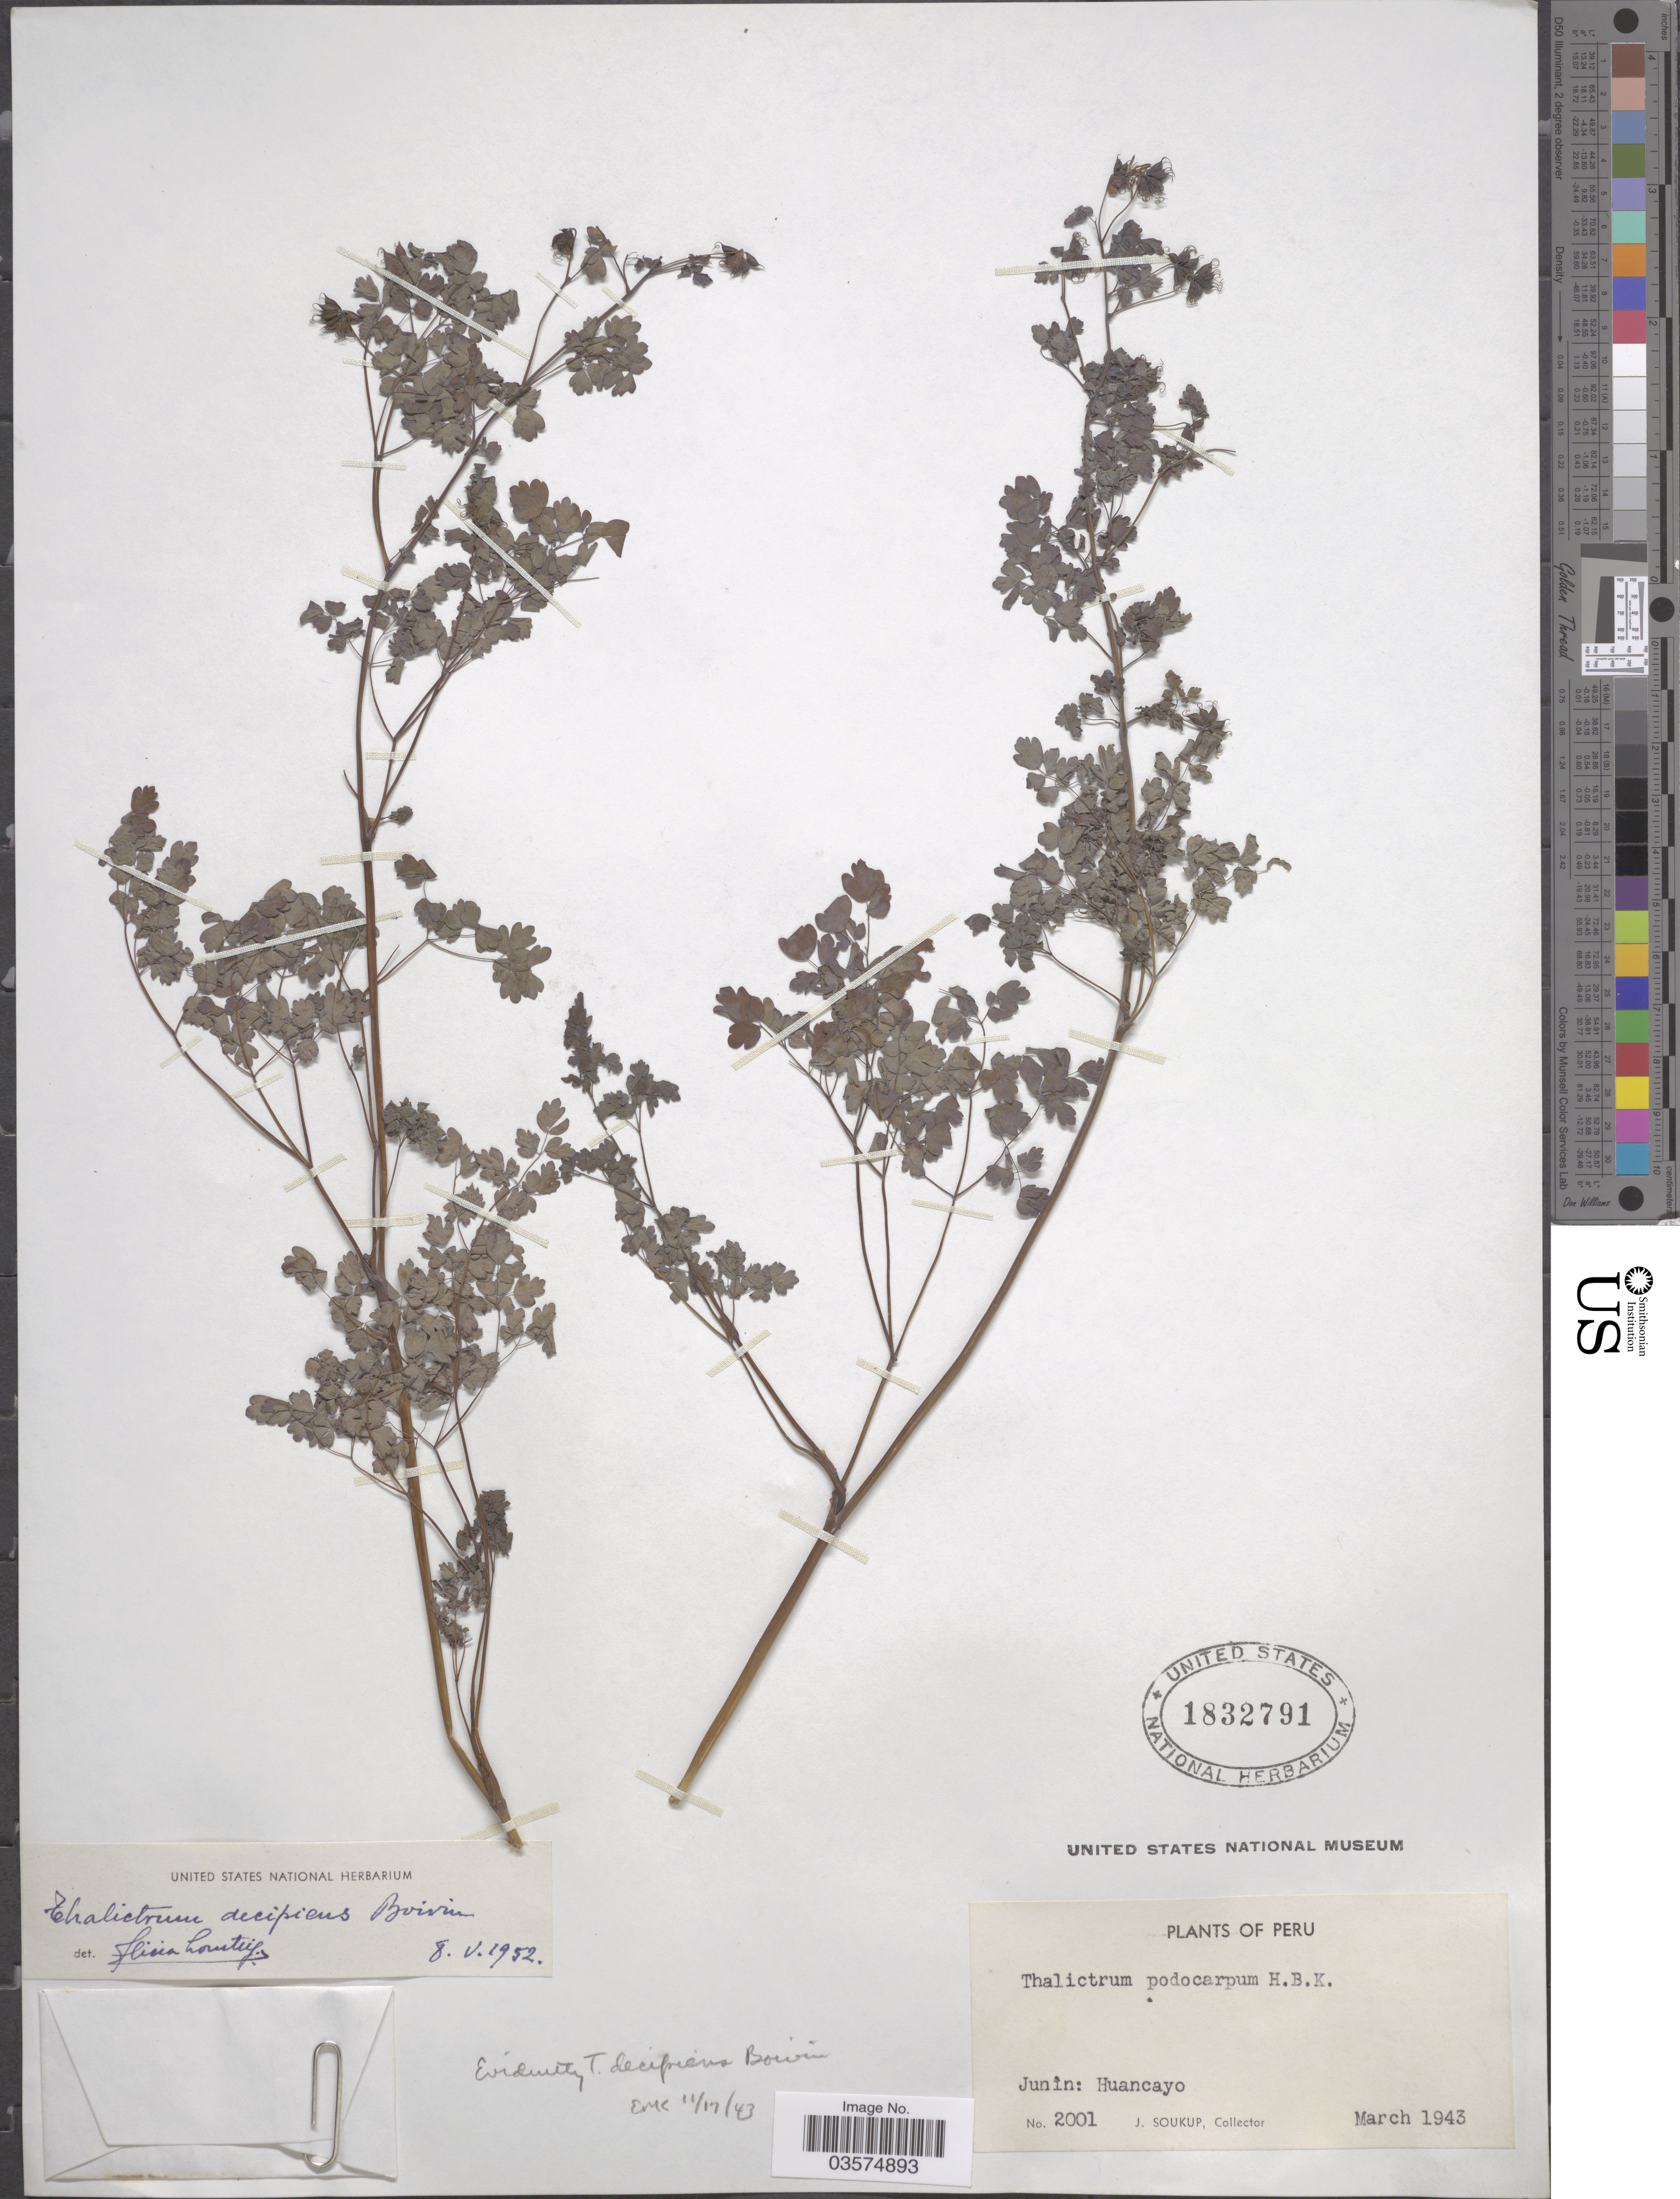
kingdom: Plantae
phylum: Tracheophyta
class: Magnoliopsida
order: Ranunculales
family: Ranunculaceae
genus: Thalictrum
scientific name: Thalictrum decipiens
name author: B. Boivin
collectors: J. Soukup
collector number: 2001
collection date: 1943-03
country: Peru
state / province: Junín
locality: Huancayo.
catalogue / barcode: US 1832791